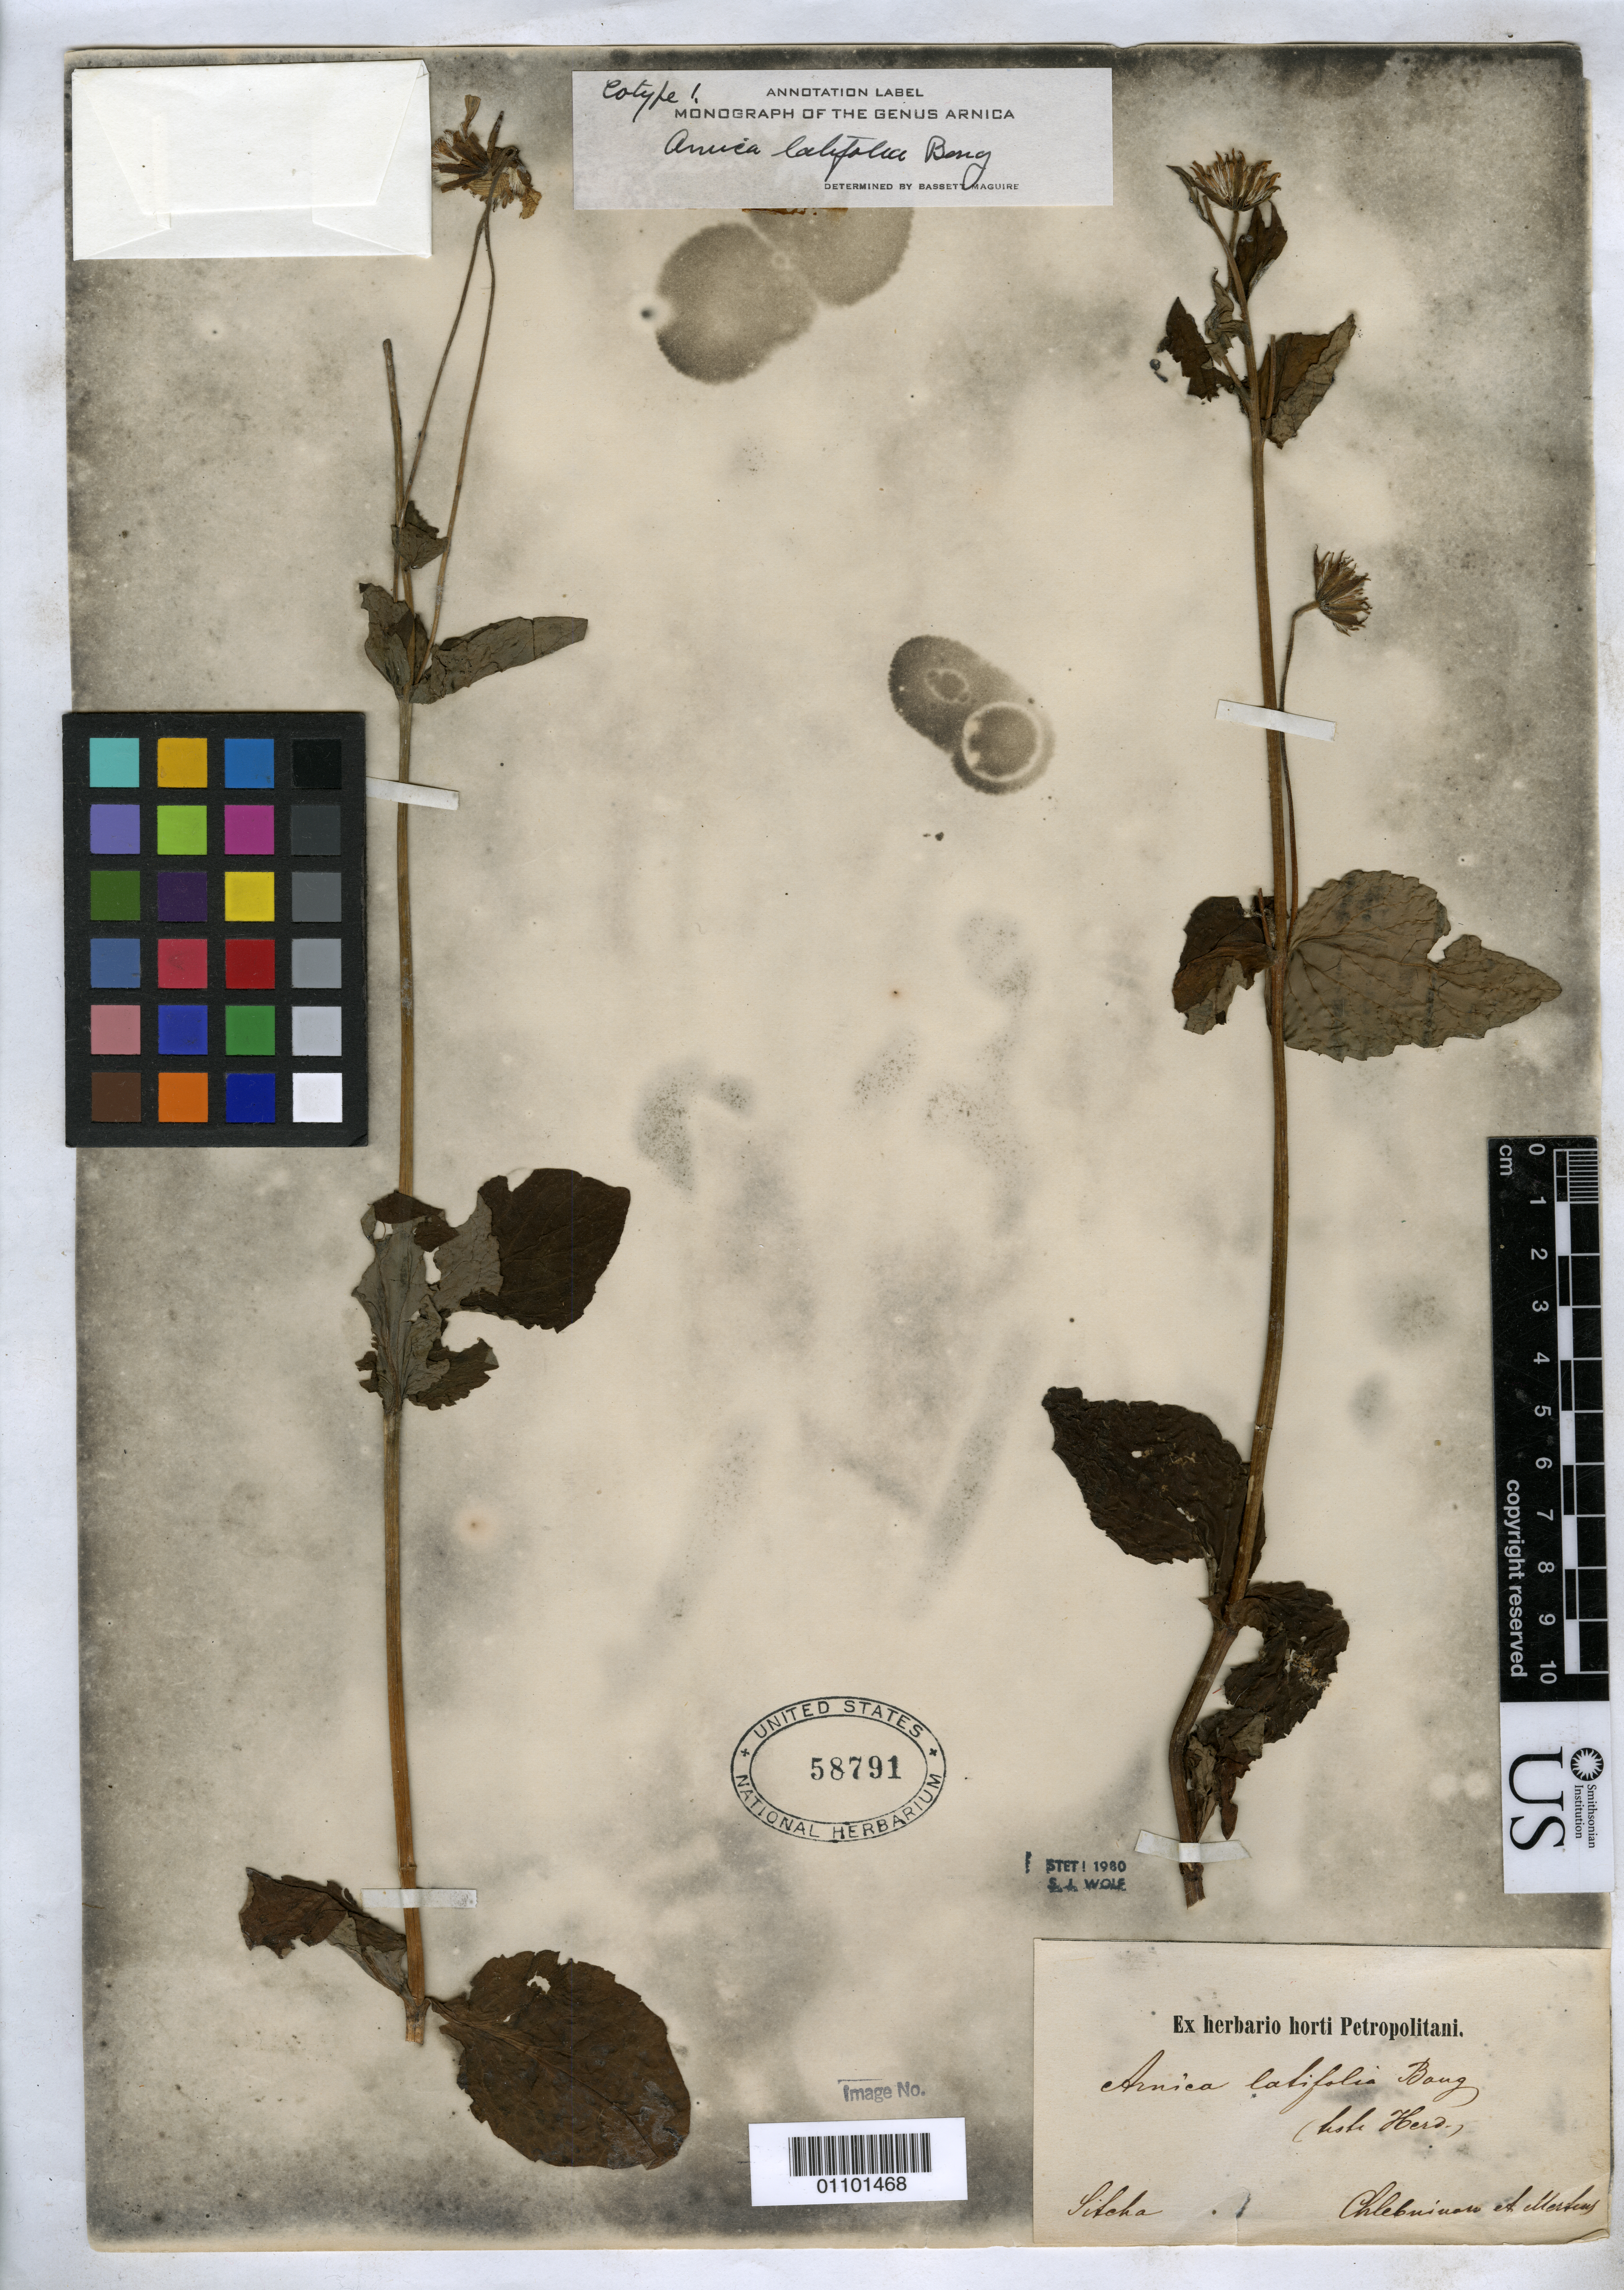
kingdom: Plantae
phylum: Tracheophyta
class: Magnoliopsida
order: Asterales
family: Asteraceae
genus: Arnica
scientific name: Arnica latifolia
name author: Bong.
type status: Possible Isotype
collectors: K. Mertens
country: United States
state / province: Alaska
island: Sitka Island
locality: Sitka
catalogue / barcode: US 58791